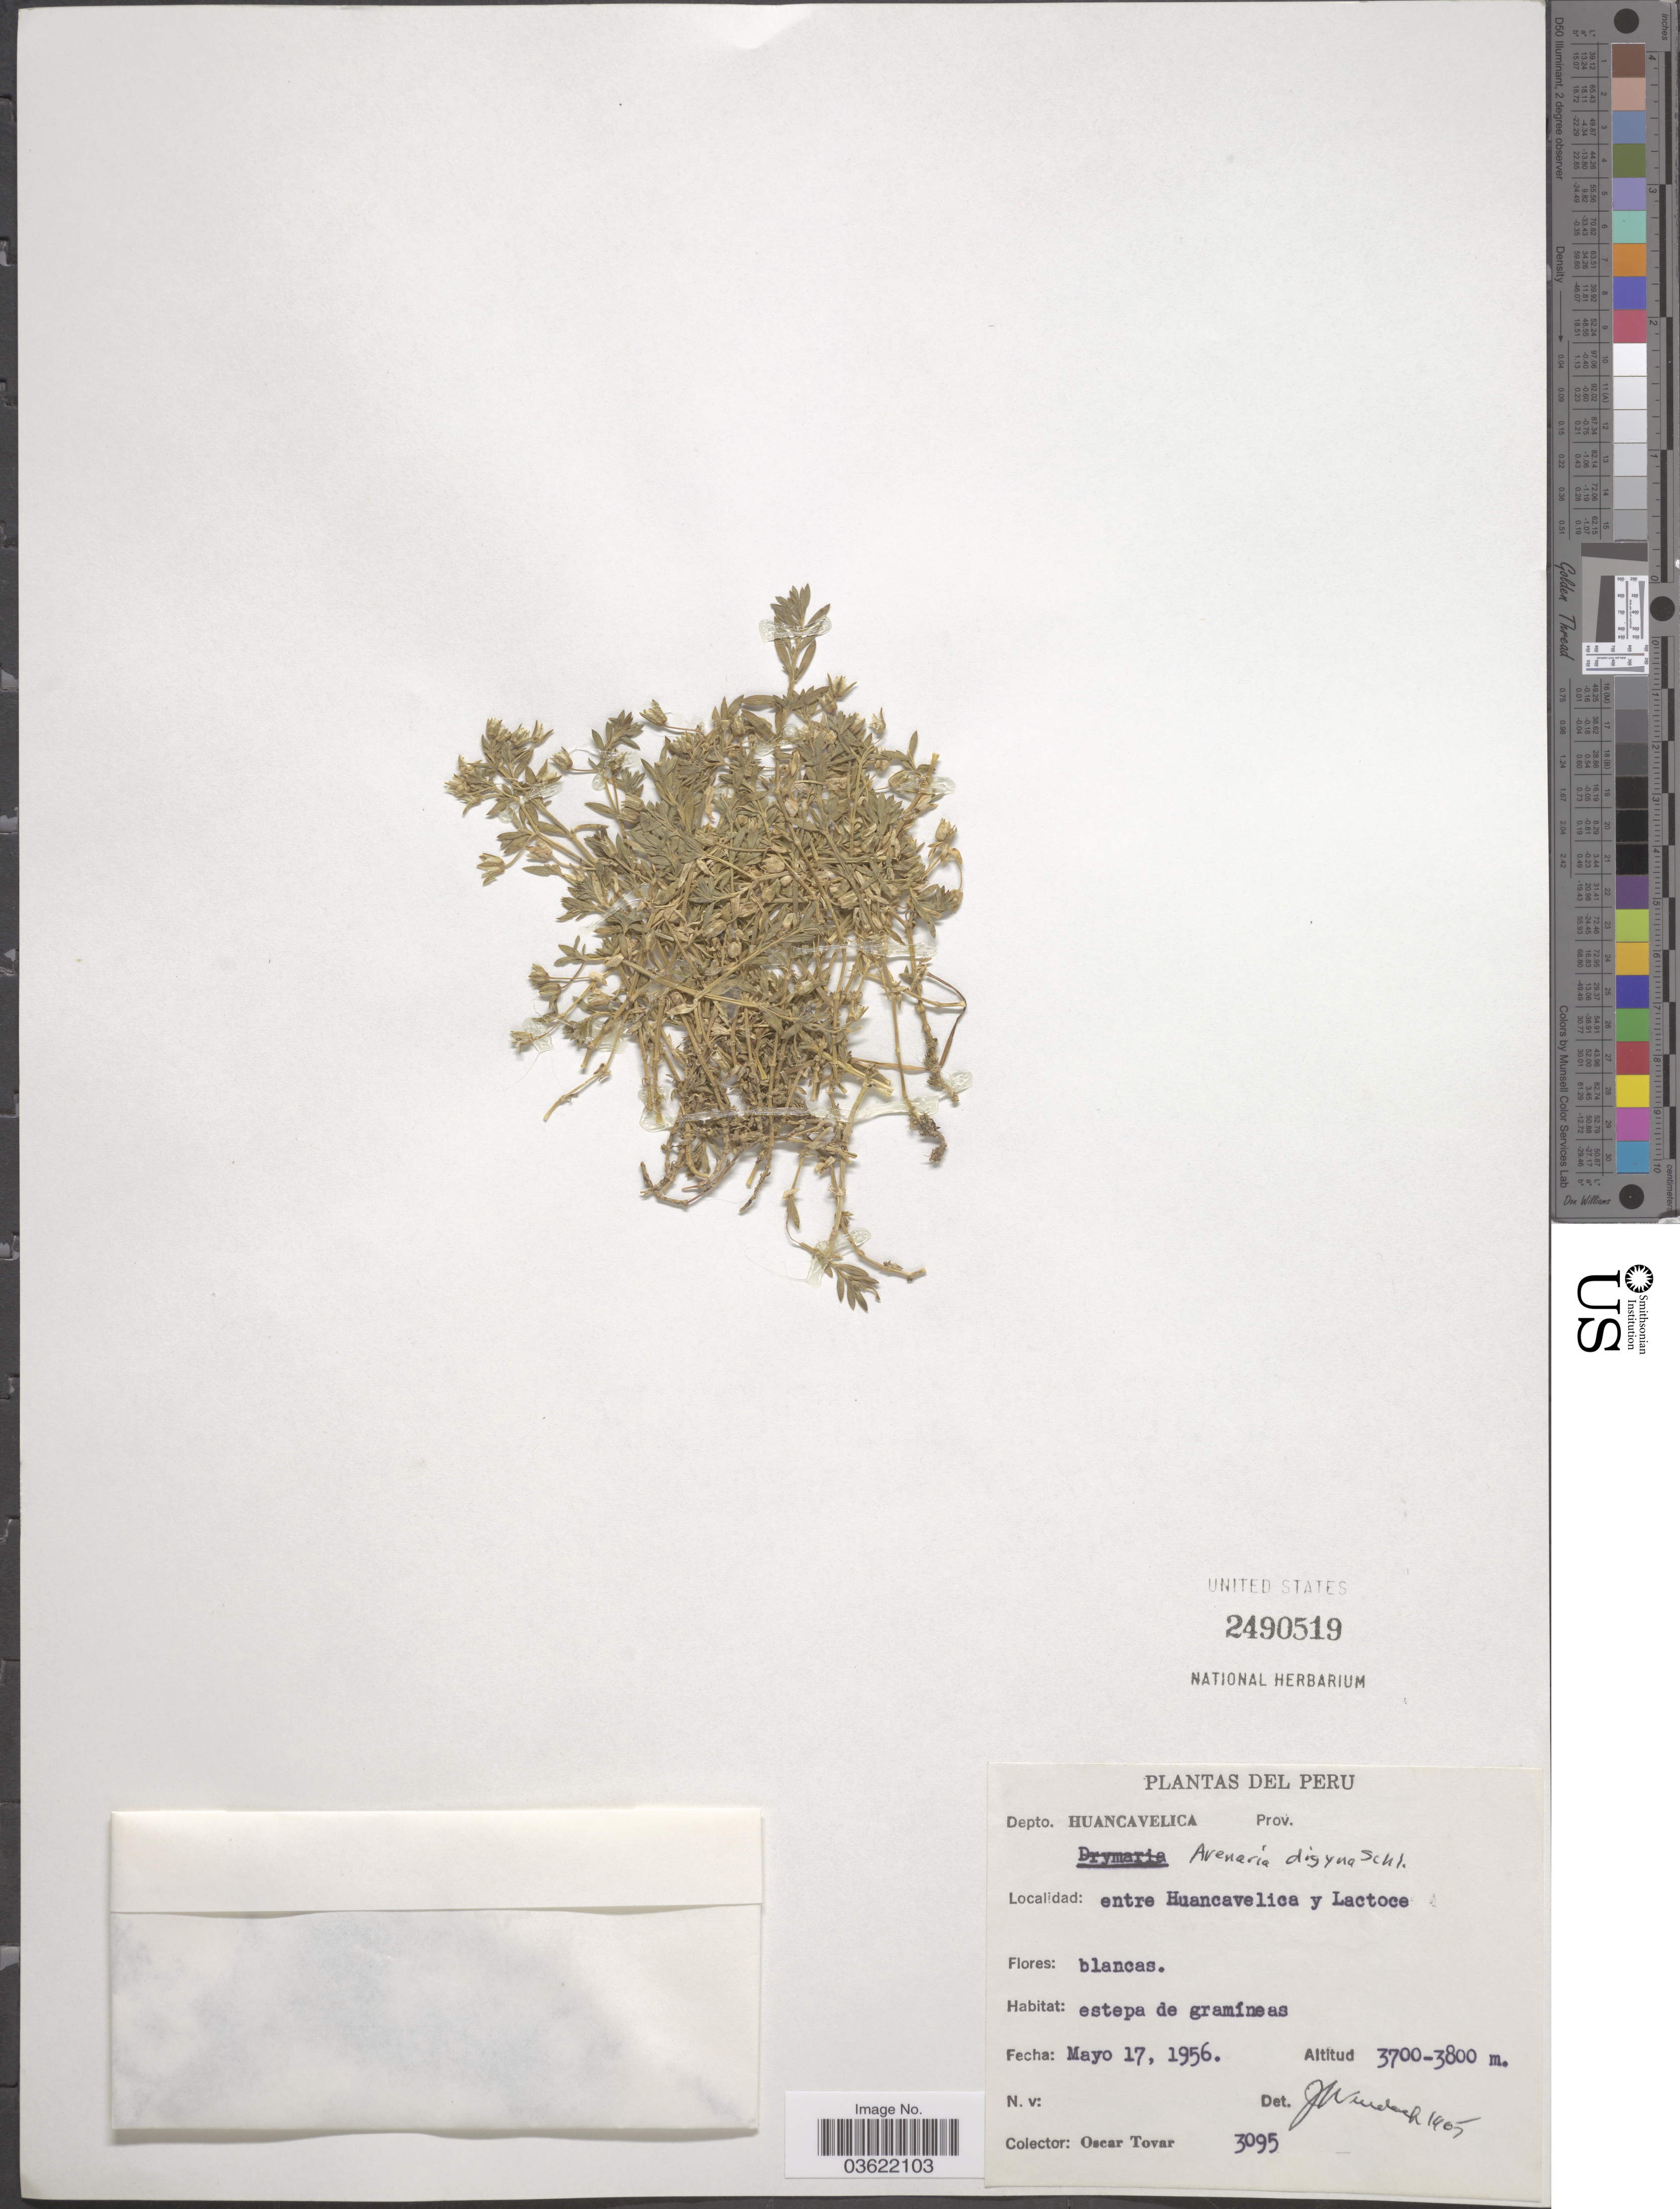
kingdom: Plantae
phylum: Tracheophyta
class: Magnoliopsida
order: Caryophyllales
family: Caryophyllaceae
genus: Arenaria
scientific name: Arenaria scopulorum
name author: Kunth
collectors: Ó. Tovar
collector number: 3095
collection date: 1956-05-17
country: Peru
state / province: Huancavelica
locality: Depto. Huancavelica. Entre Huancavelica y Lactoce.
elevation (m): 3700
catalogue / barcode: US 2490519